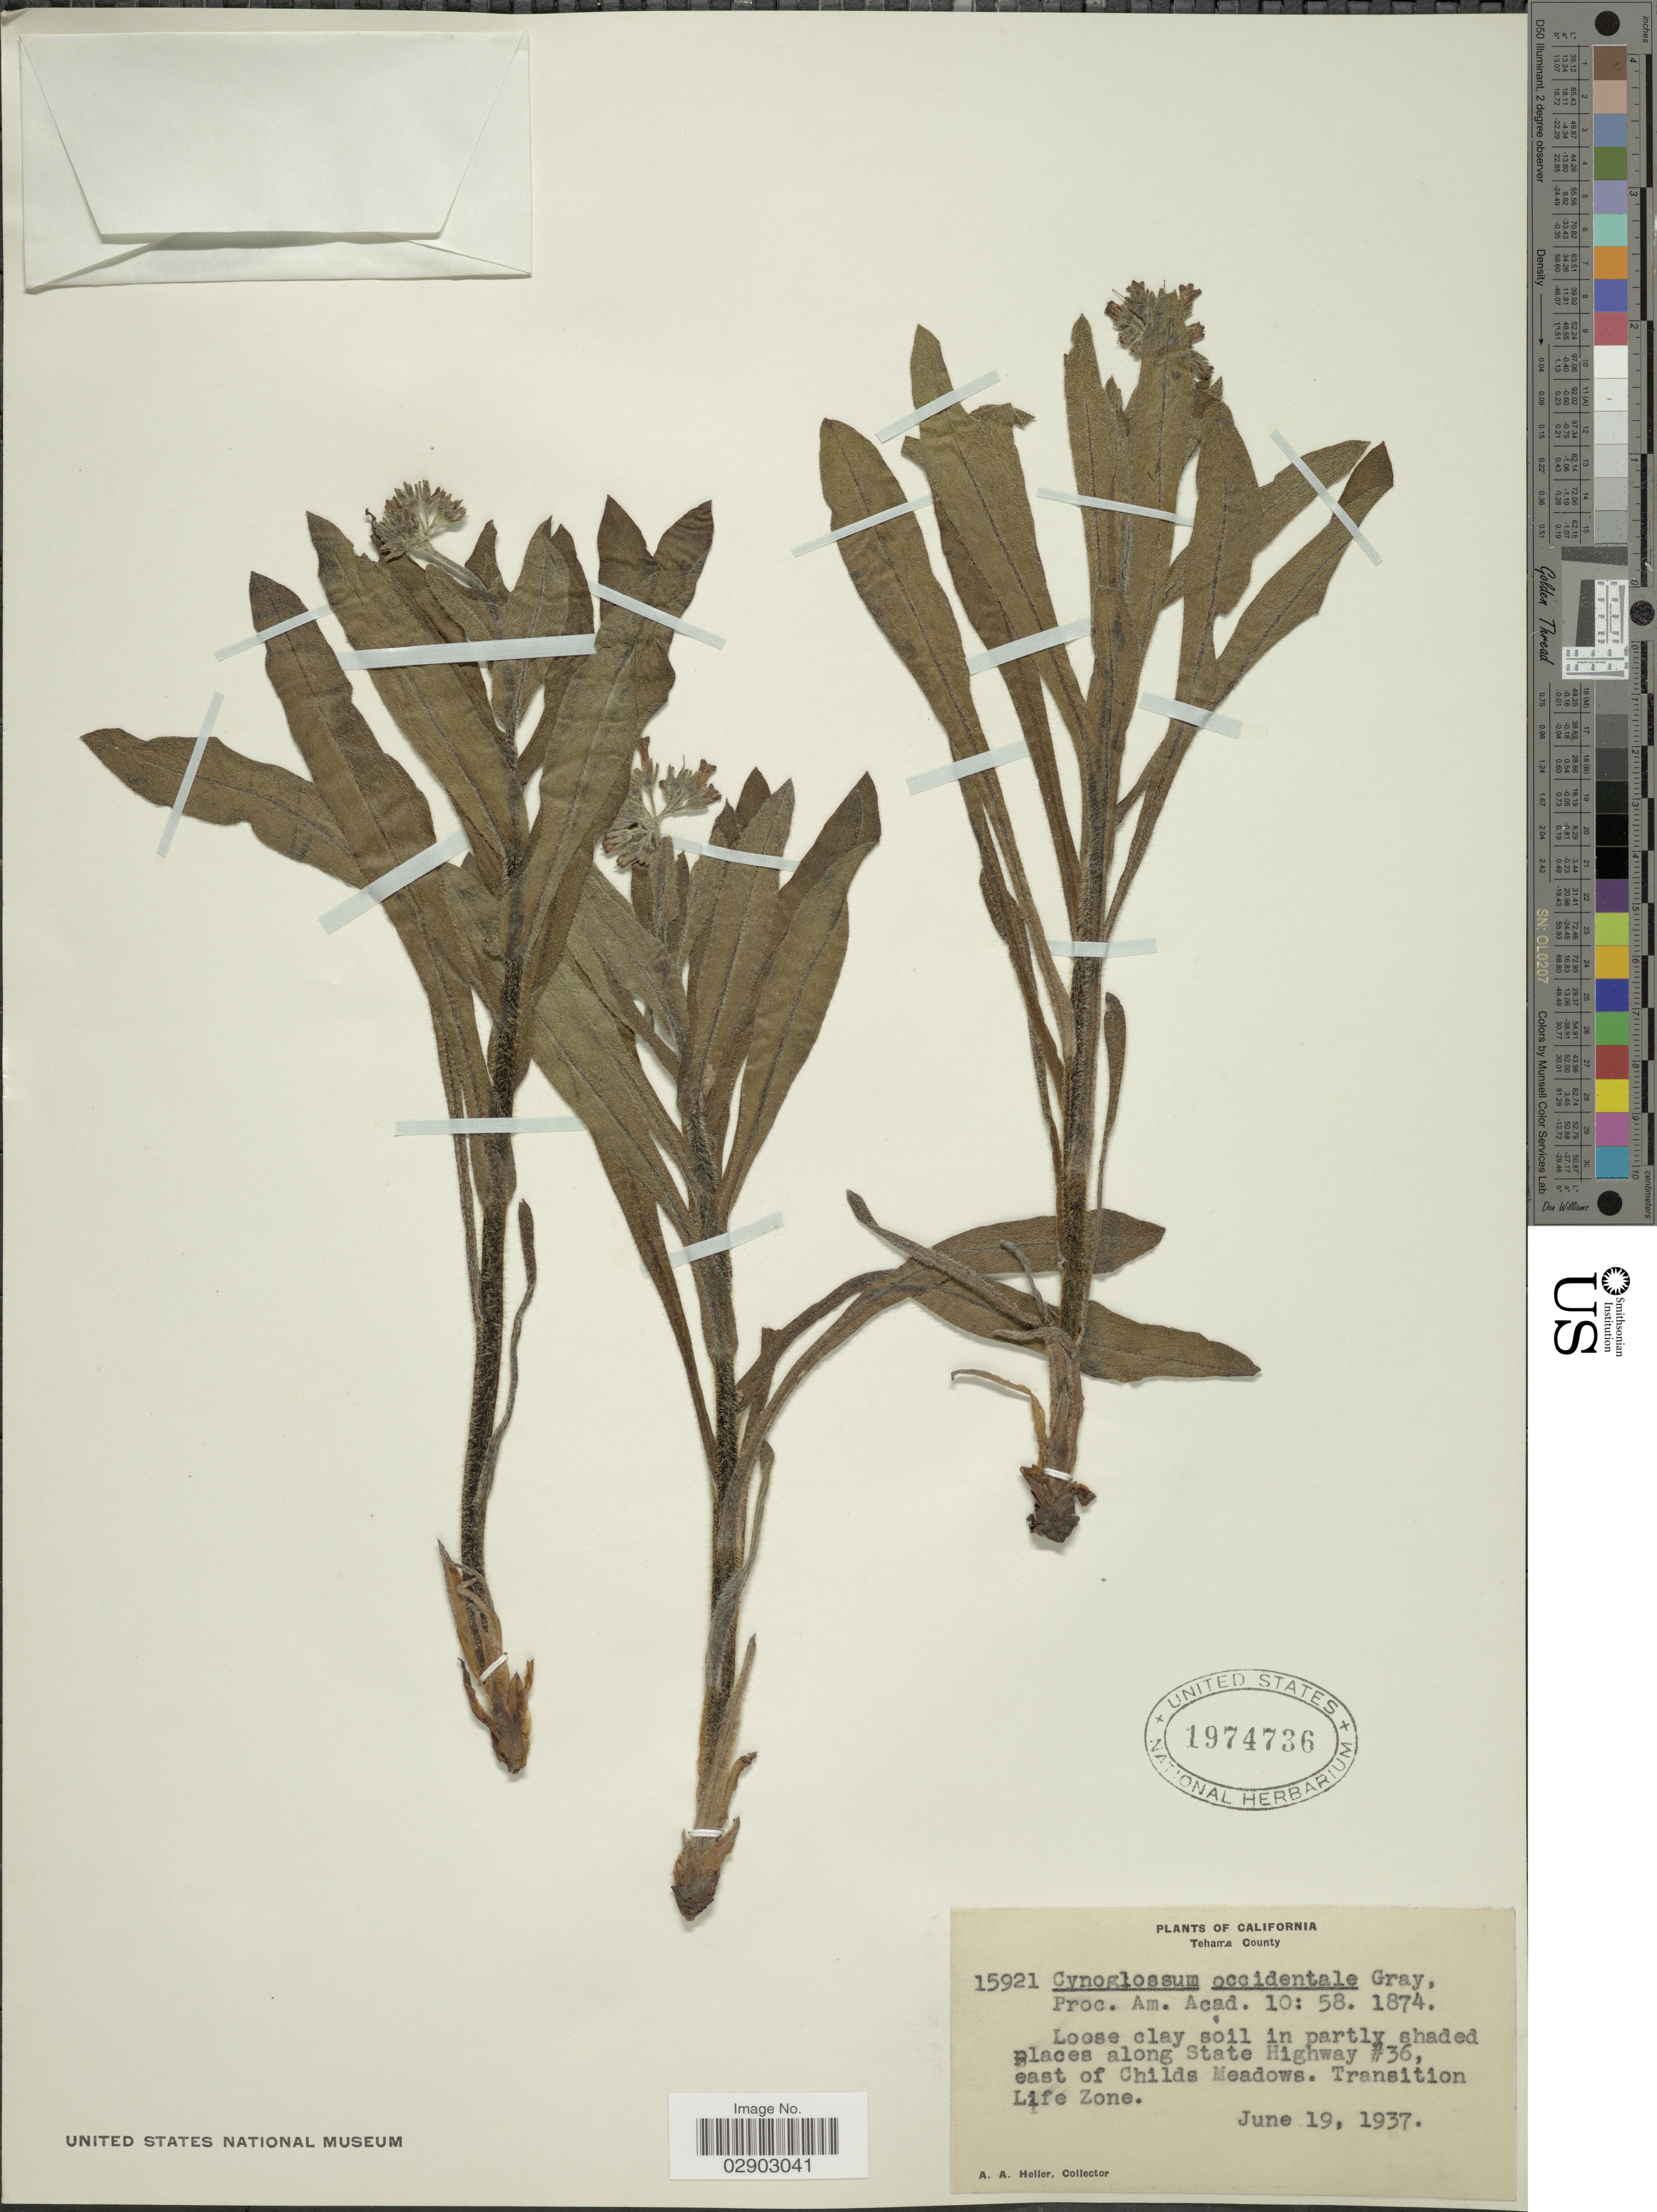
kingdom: Plantae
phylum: Tracheophyta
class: Magnoliopsida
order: Boraginales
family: Boraginaceae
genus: Cynoglossum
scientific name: Cynoglossum occidentale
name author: A. Gray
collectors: A. A. Heller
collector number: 15921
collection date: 1937-06-19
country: United States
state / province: California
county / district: Tehama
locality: Tehama County. Along State Highway #36, east of Childs Meadows. Transition Life Zone.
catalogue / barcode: US 1974736